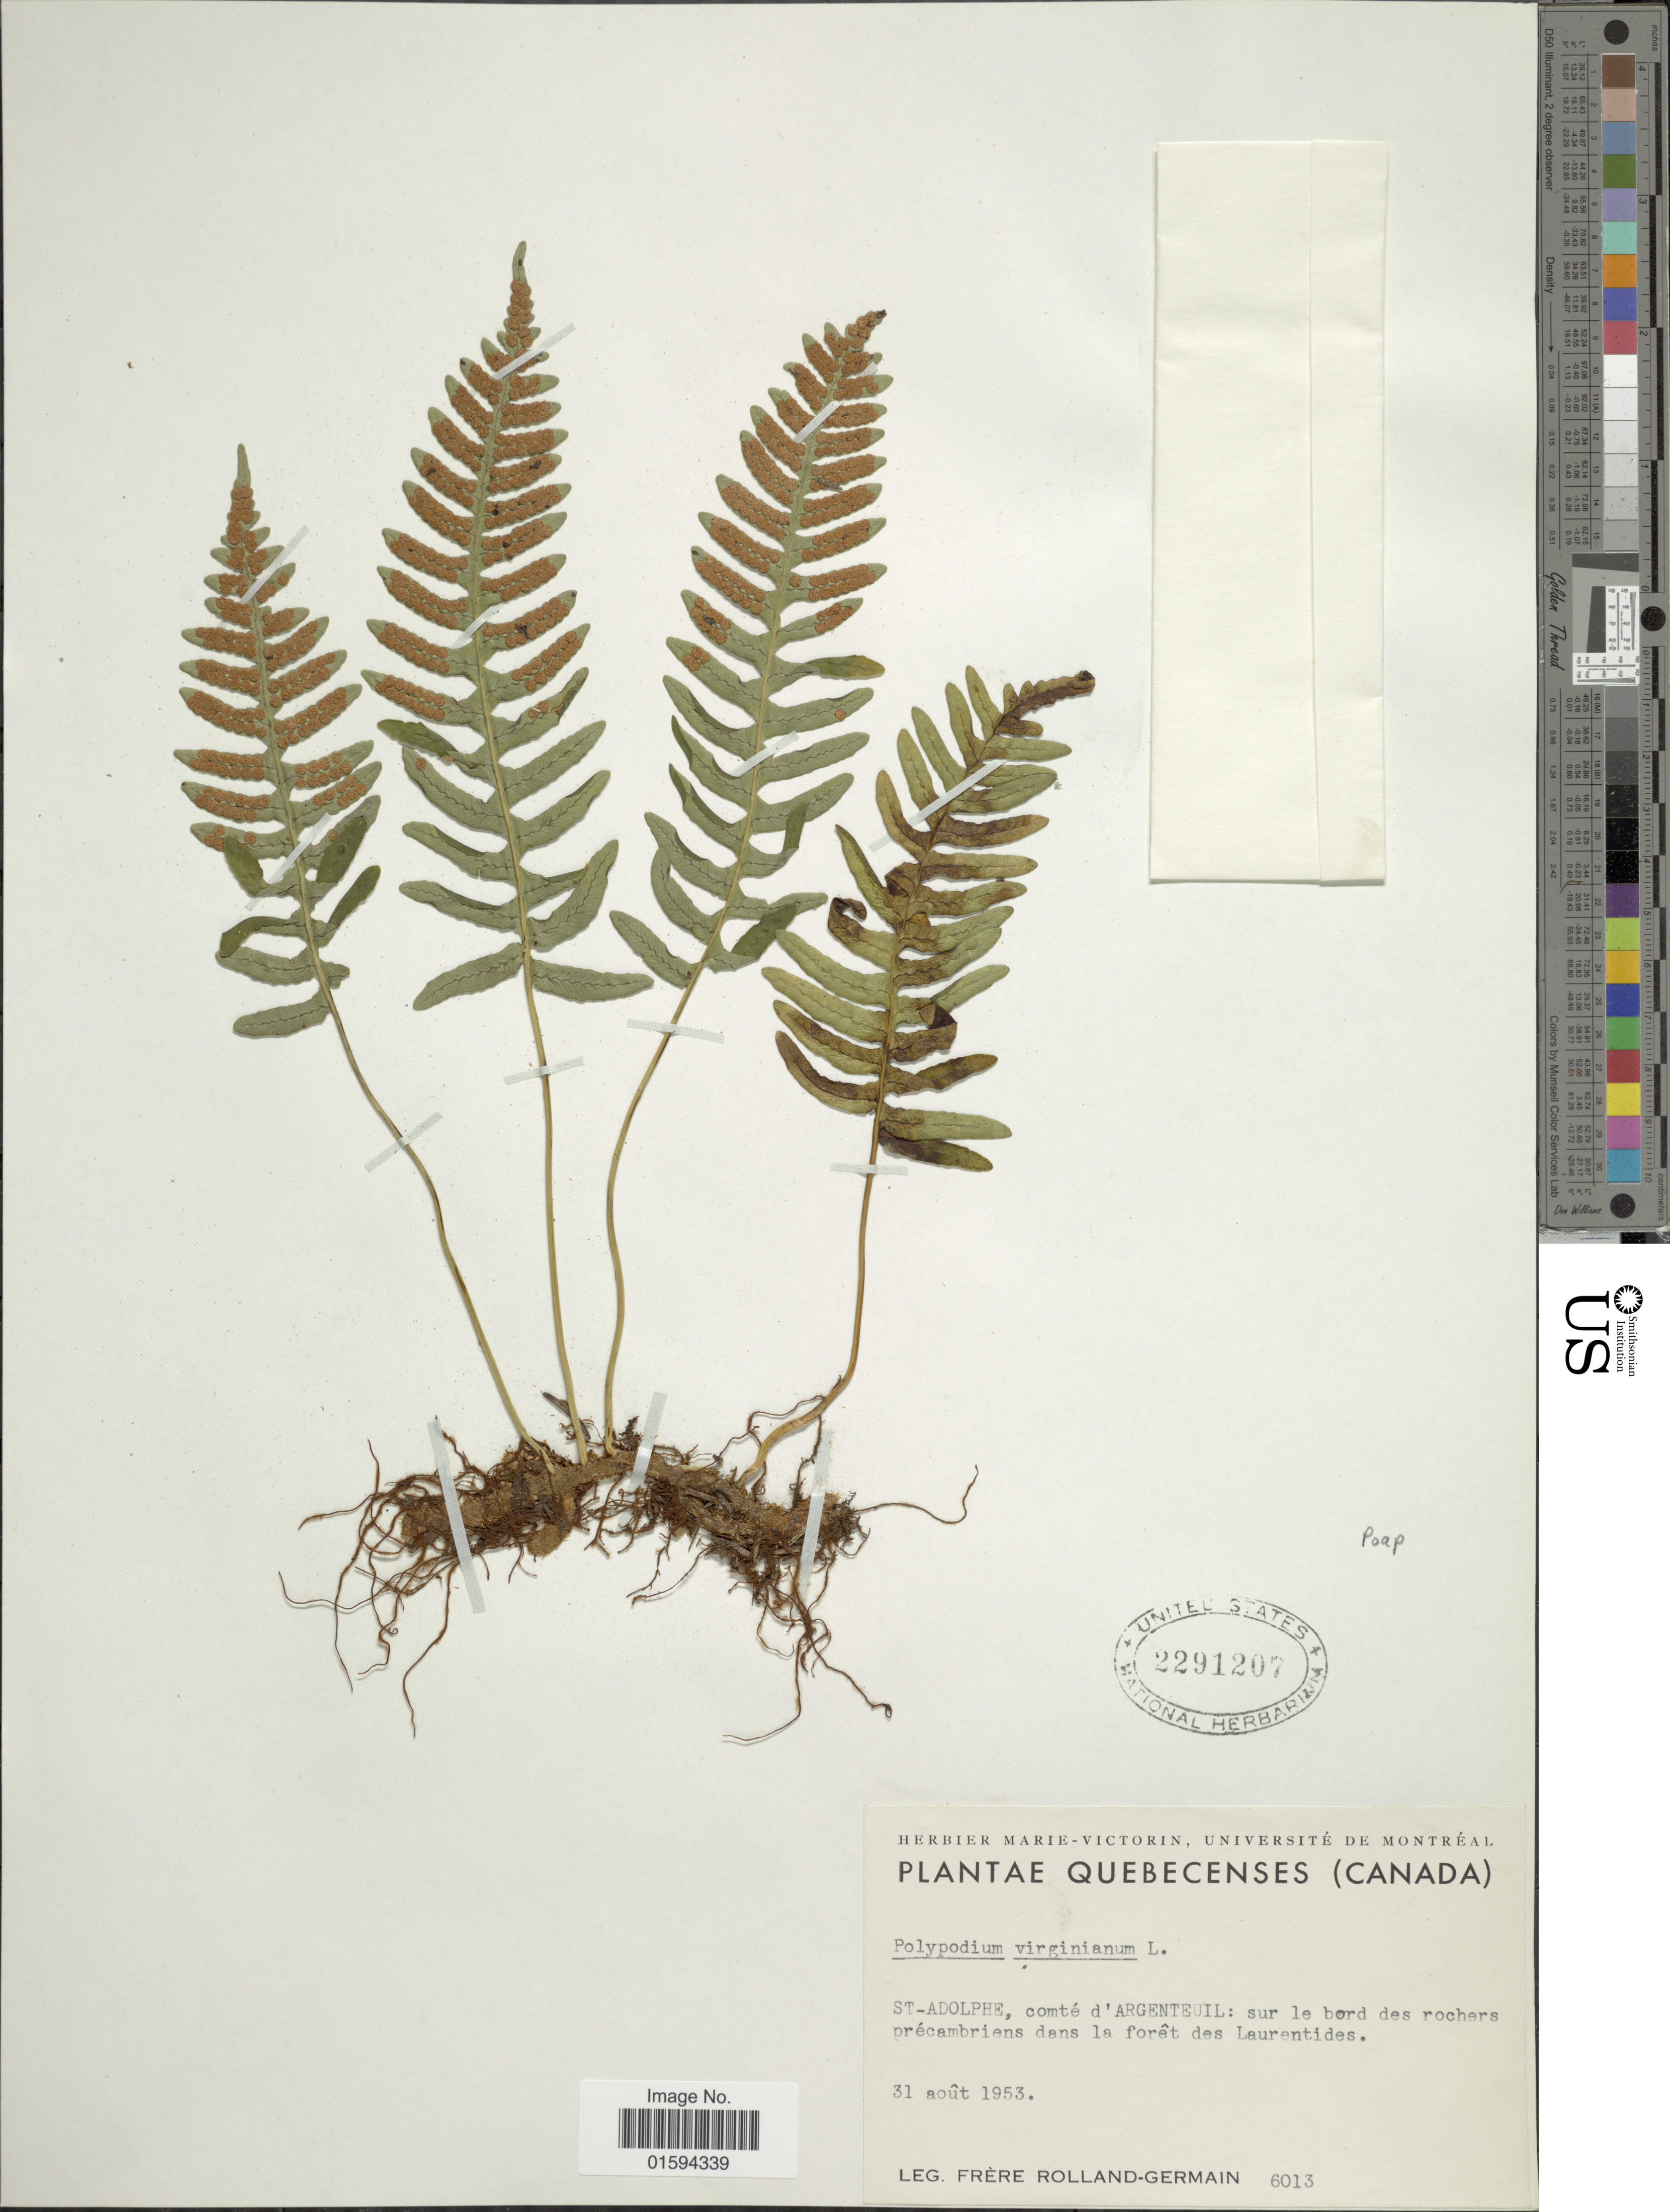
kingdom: Plantae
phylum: Tracheophyta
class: Polypodiopsida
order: Polypodiales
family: Polypodiaceae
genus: Polypodium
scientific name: Polypodium appalachianum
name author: Haufler & Windham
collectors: Rolland-Germain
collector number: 3013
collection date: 1953-08-31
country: Canada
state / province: Quebec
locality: St-Adolphe, comté d'Argenteuil: sur le bord des rochers précambriens dans la forêt des Laurentides.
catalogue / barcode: US 2291207